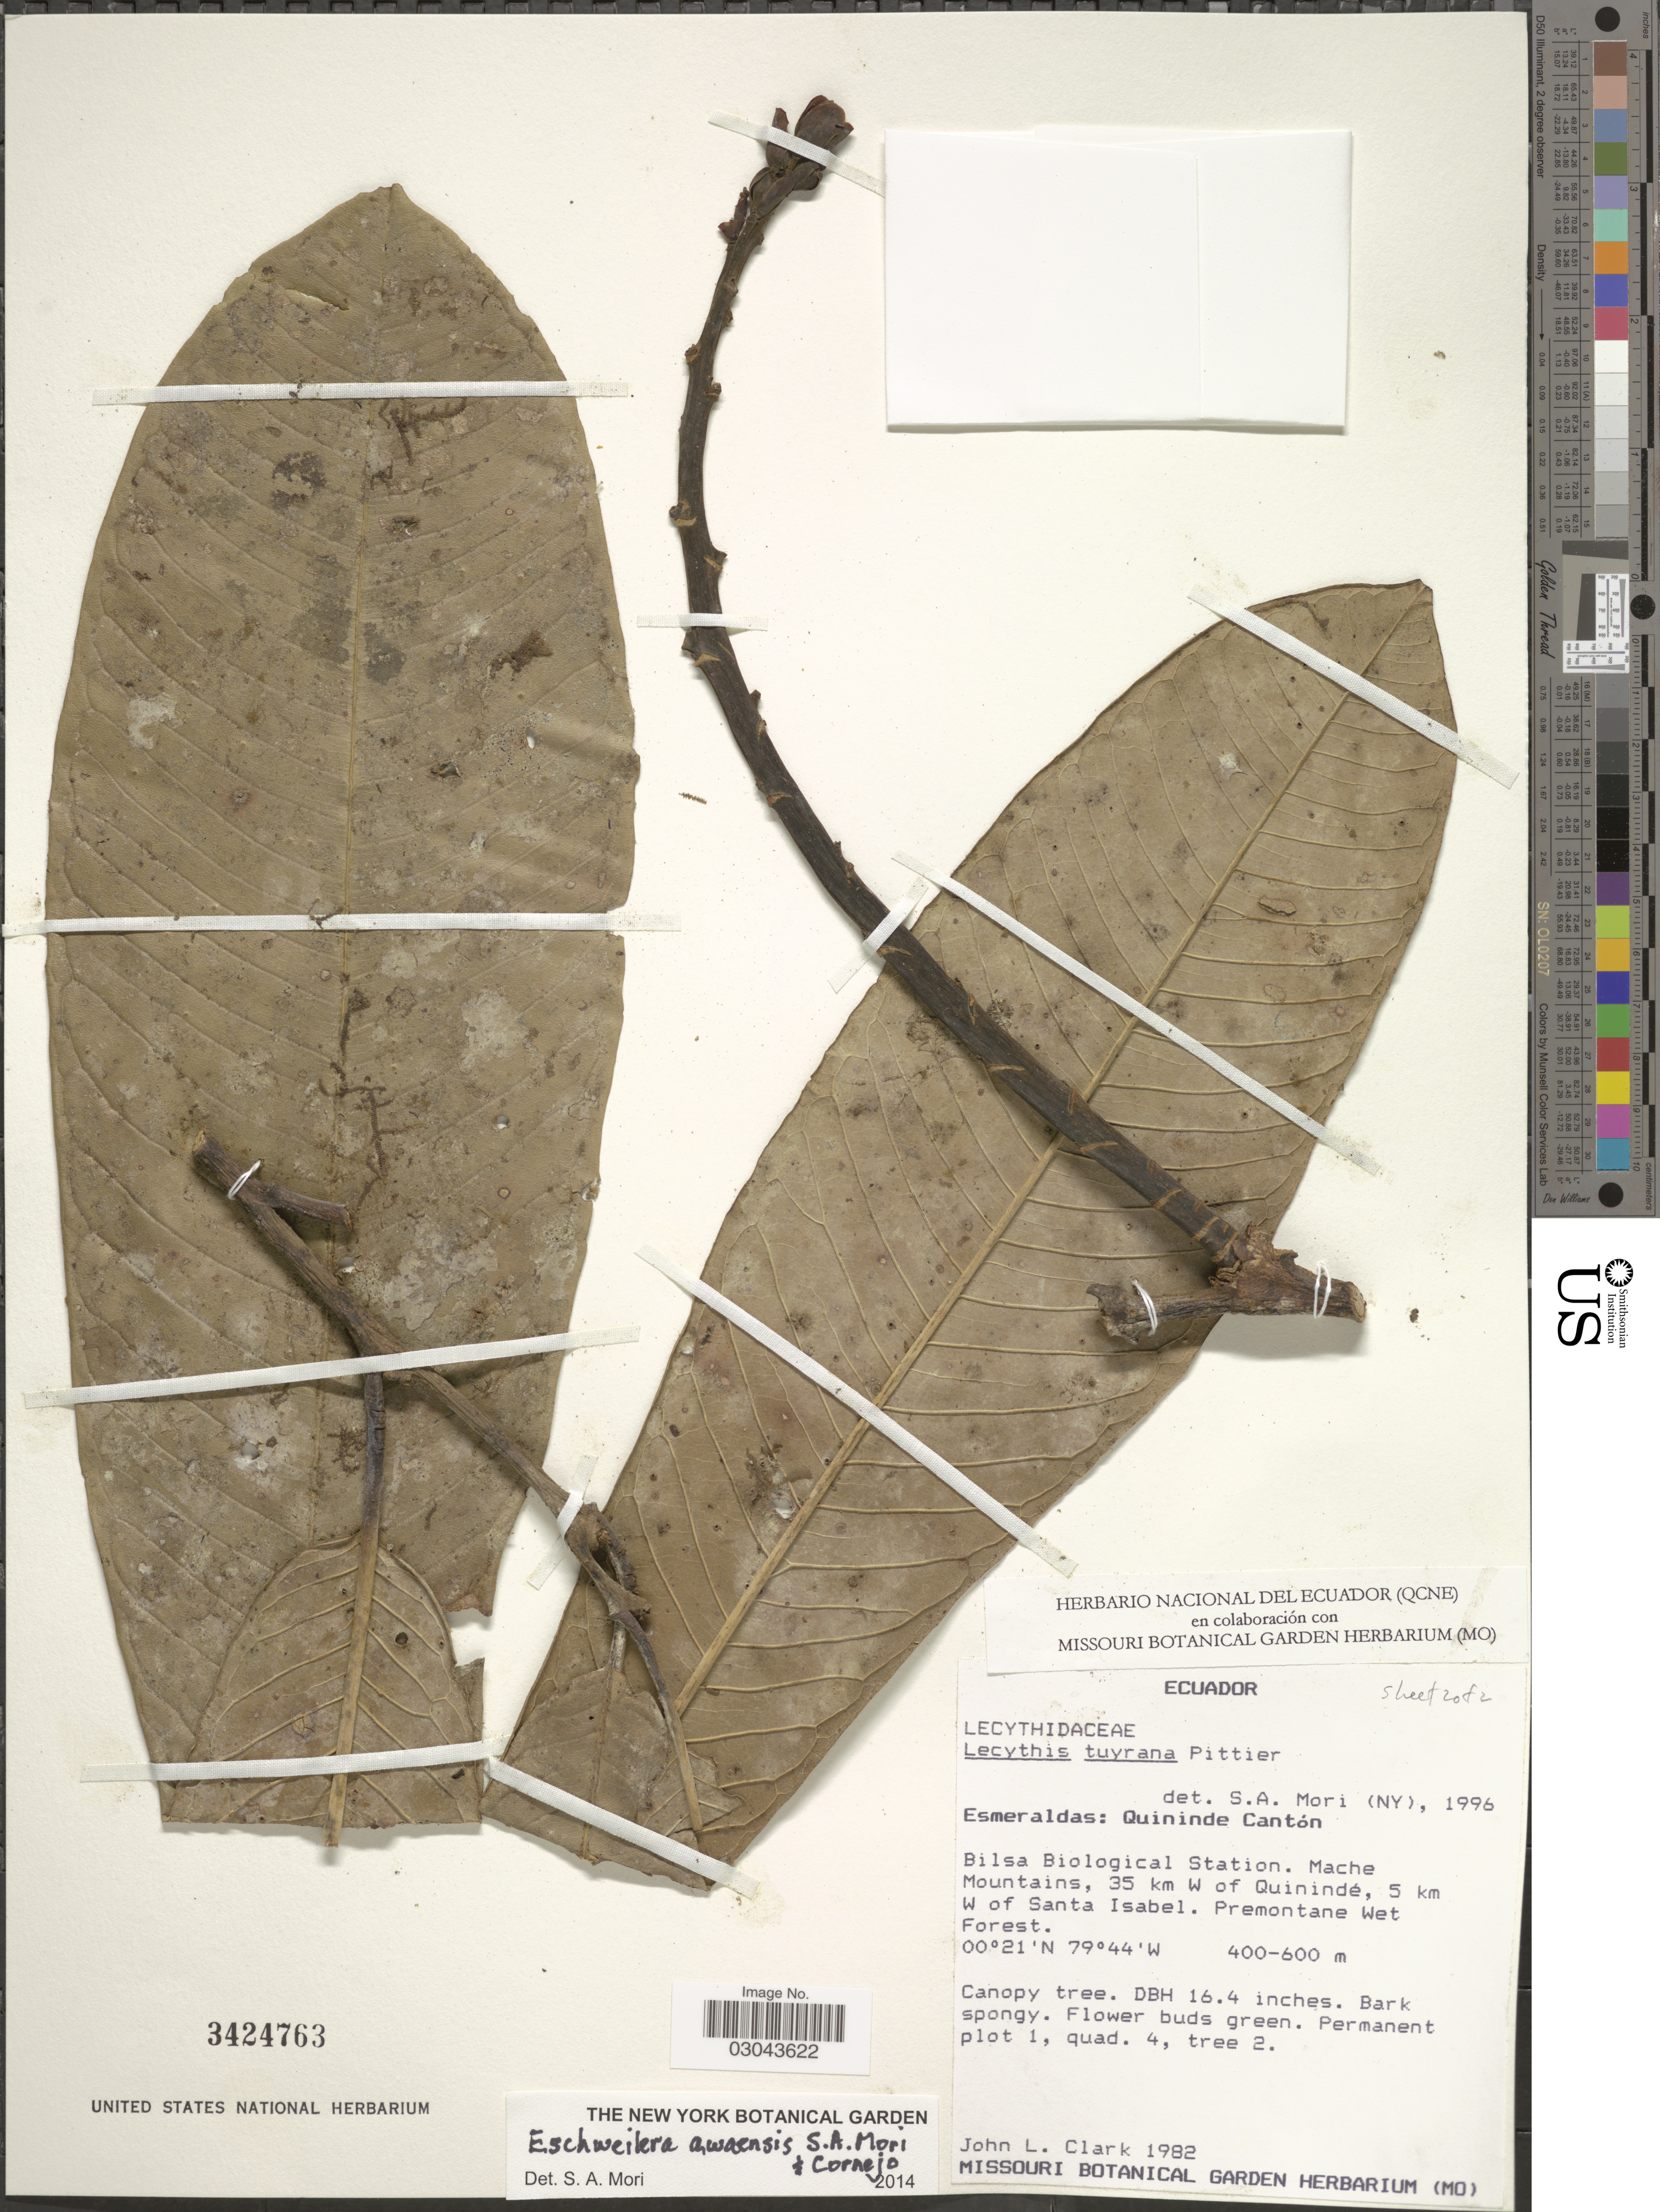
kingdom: Plantae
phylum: Tracheophyta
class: Magnoliopsida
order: Ericales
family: Lecythidaceae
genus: Eschweilera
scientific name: Eschweilera awaensis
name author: S.A. Mori & Cornejo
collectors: J. L. Clark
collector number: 1982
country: Ecuador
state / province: Esmeraldas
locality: Quininde Cantón. Bilsa Biological Station. Mache Mountains, 35 km W of Quinindé, 5 km W of Santa Isabel.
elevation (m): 400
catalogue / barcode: US 3424763